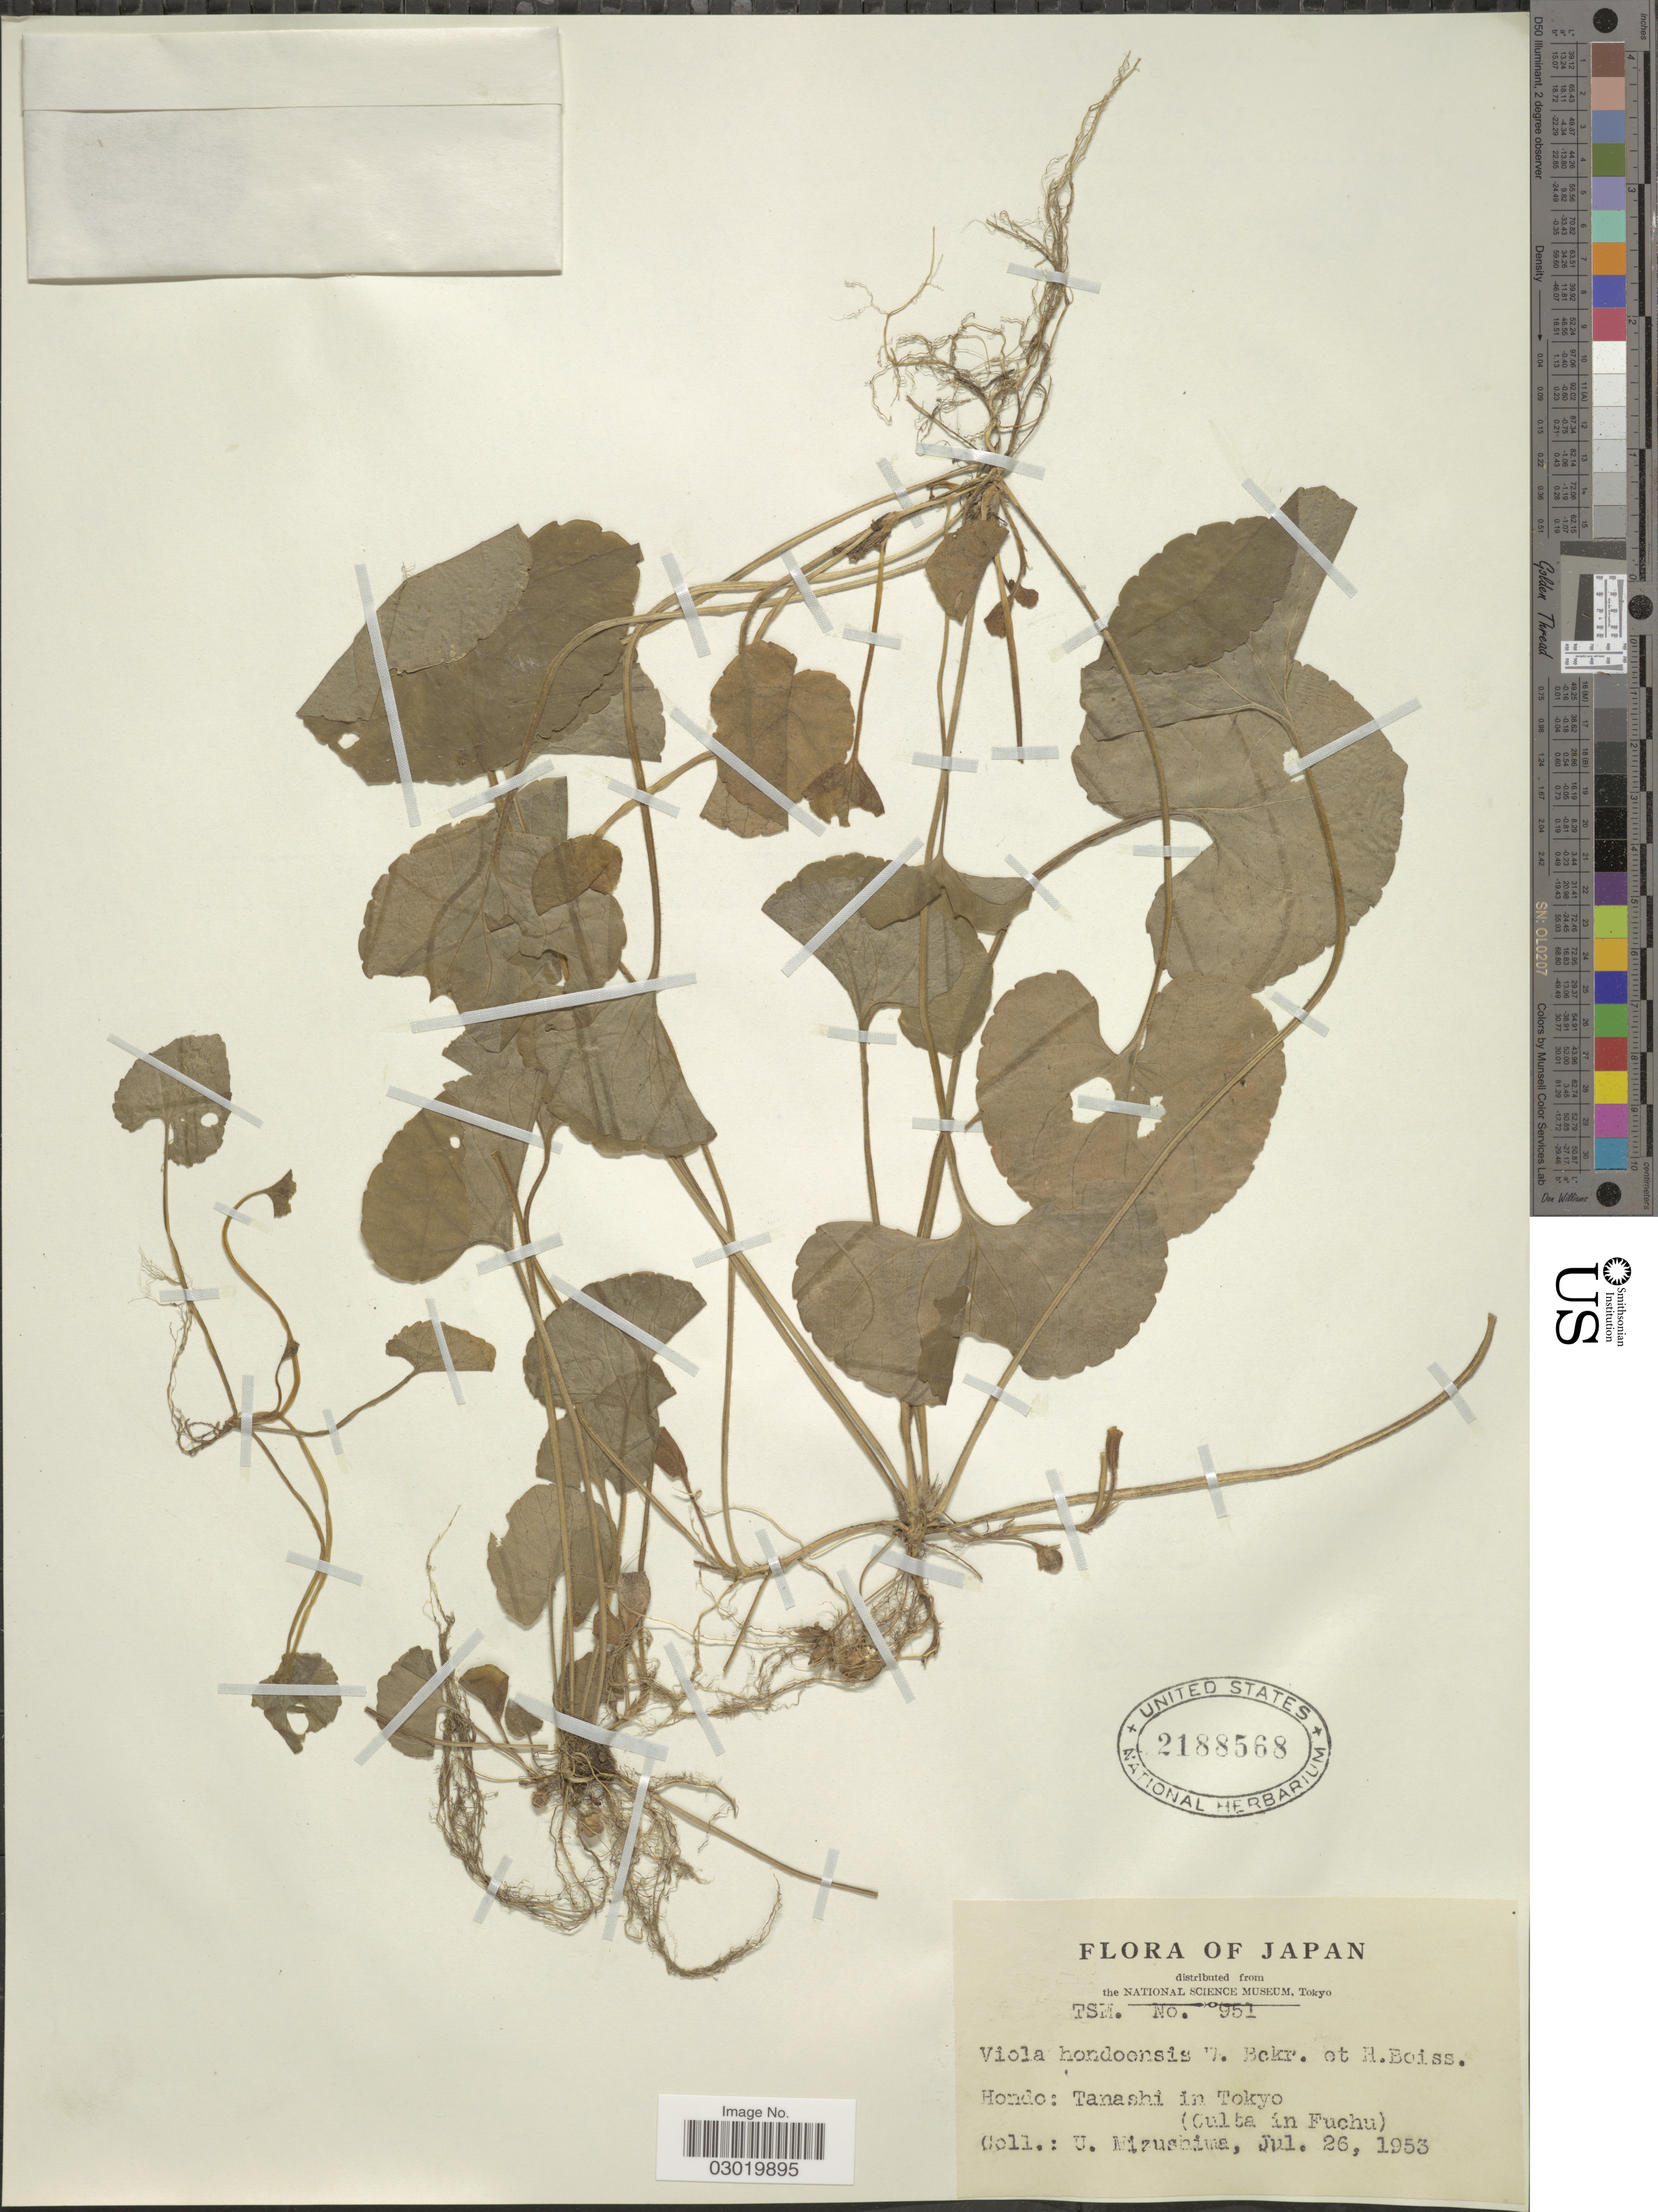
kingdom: Plantae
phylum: Tracheophyta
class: Magnoliopsida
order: Malpighiales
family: Violaceae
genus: Viola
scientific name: Viola hondoensis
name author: W. Becker & H. Boissieu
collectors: U. Mizushima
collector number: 951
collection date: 1953-07-26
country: Japan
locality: Fuchu, Tokyo.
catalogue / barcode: US 2188568